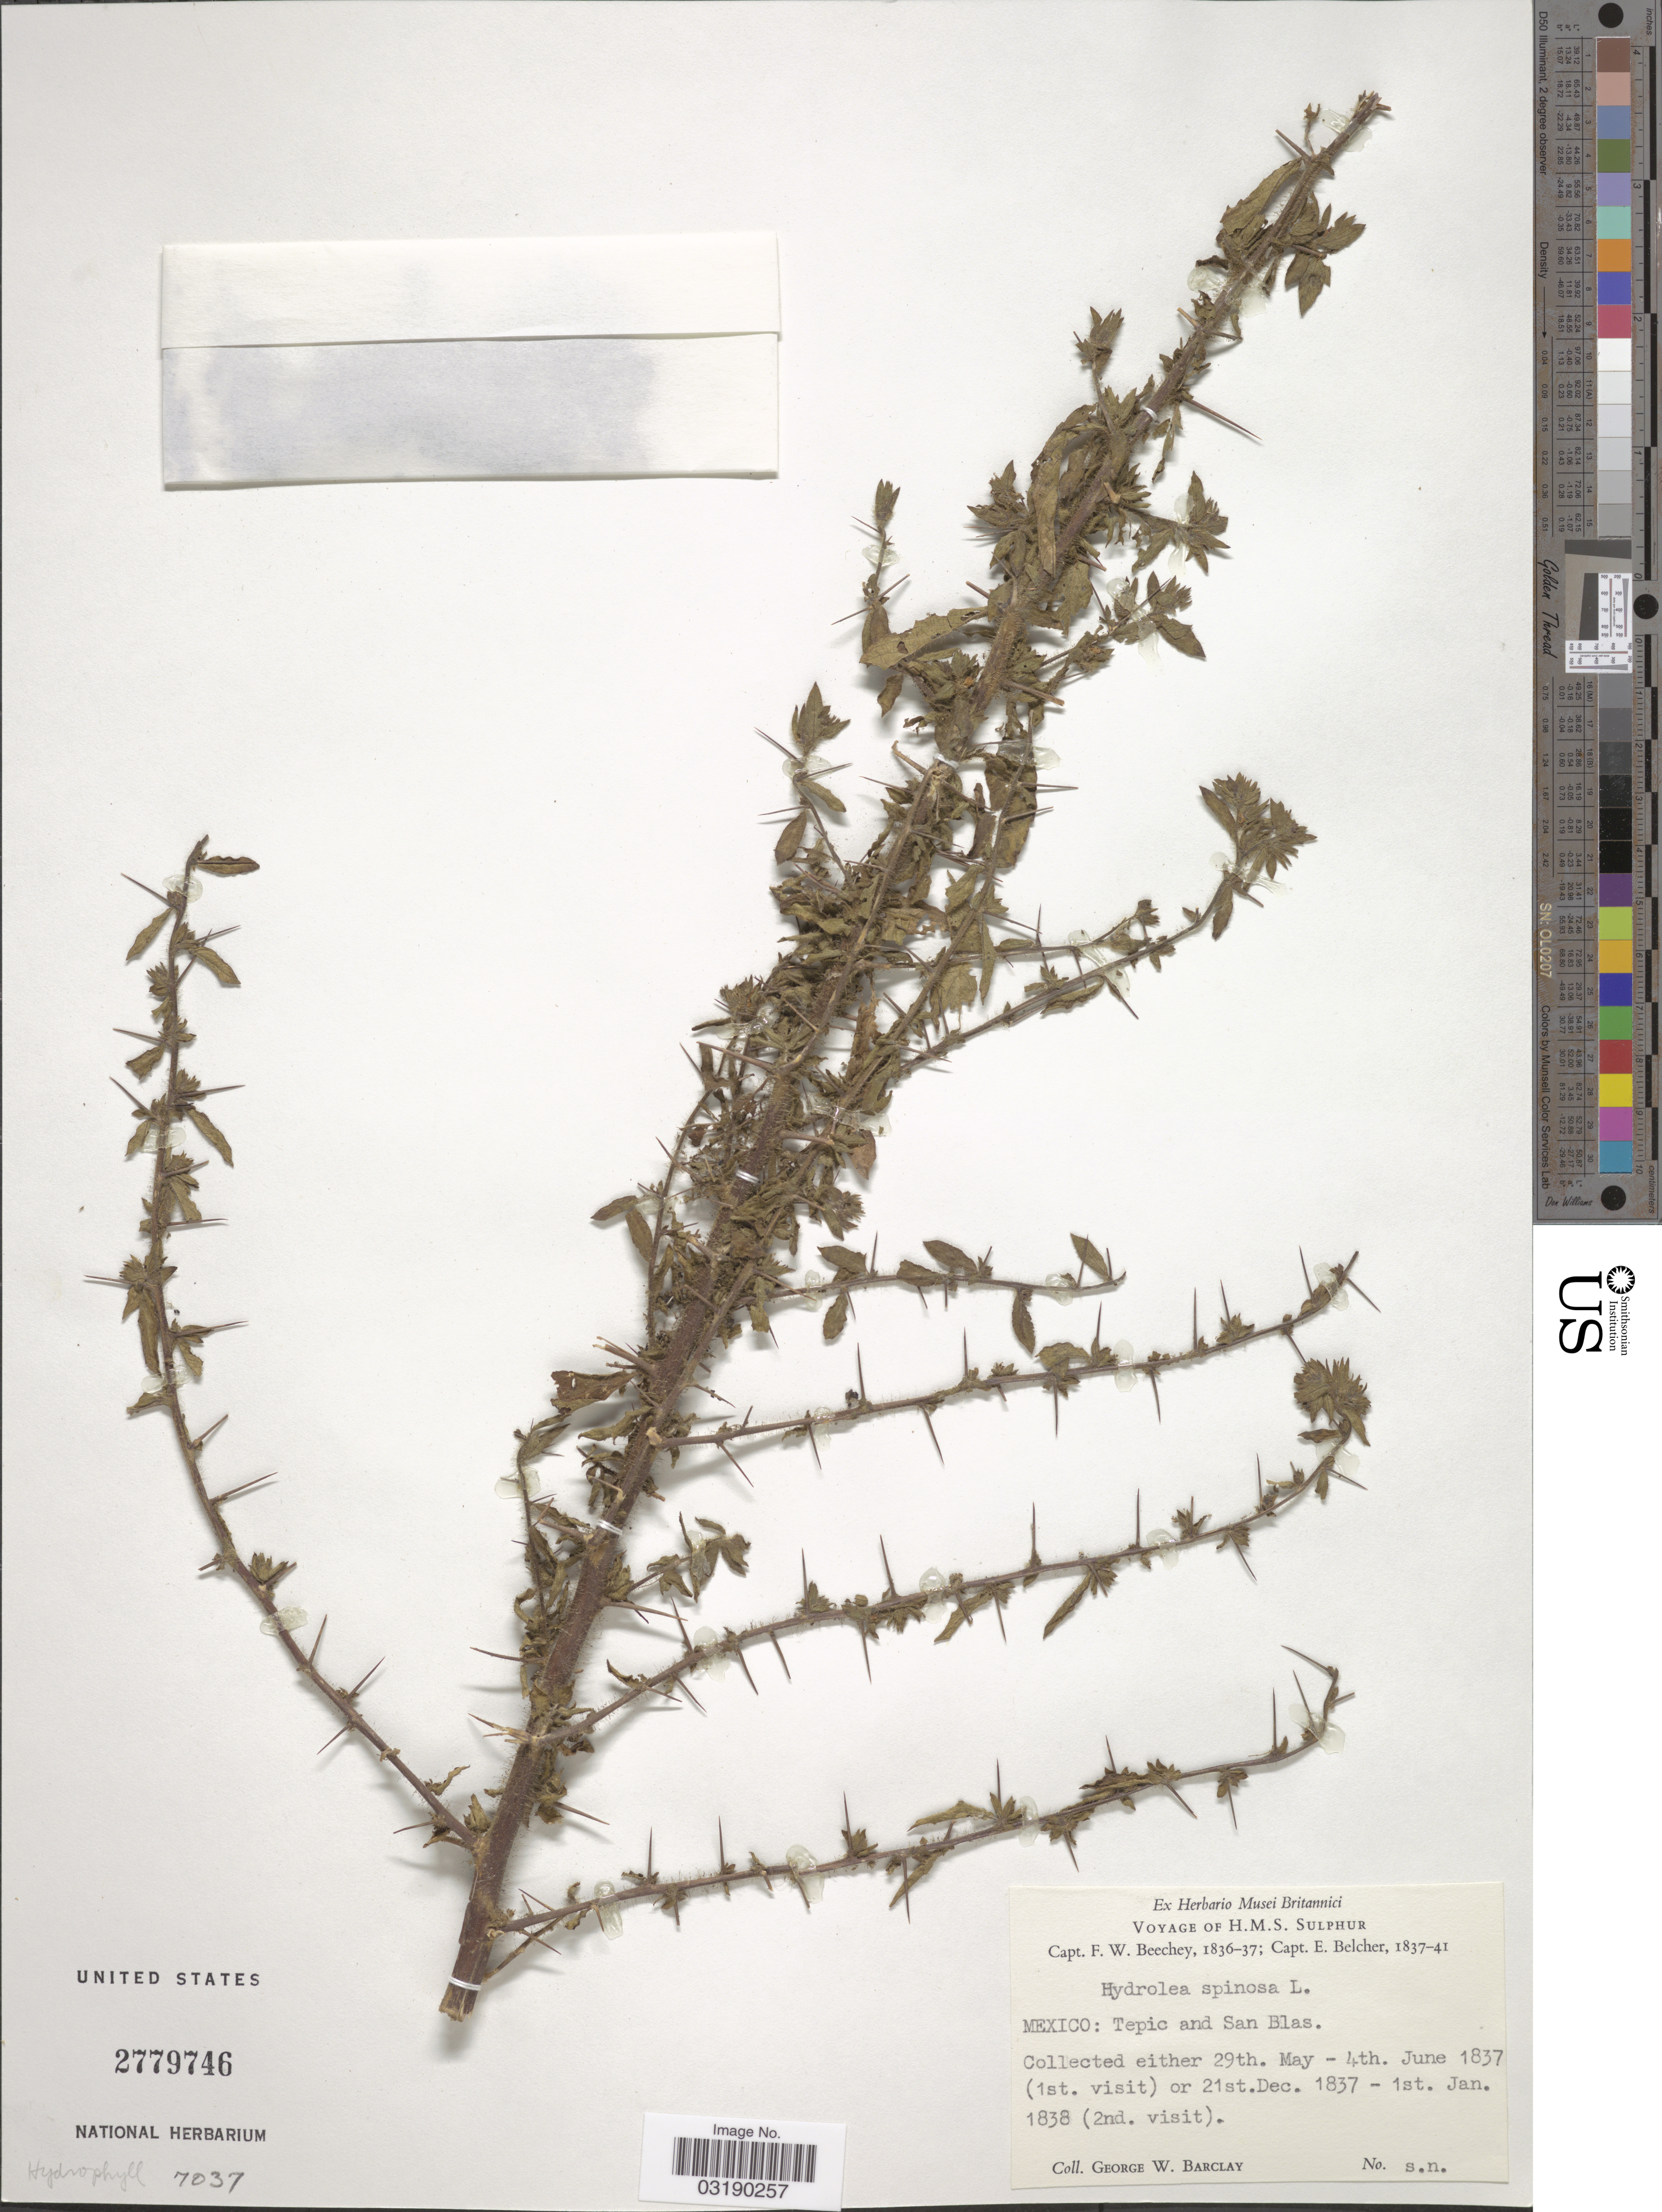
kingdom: Plantae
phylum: Tracheophyta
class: Magnoliopsida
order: Solanales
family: Hydroleaceae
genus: Hydrolea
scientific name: Hydrolea spinosa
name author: L.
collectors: G. W. Barclay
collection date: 1837-05-28/1838-01-01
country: Mexico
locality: Tepic and San Blas.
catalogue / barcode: US 2779746